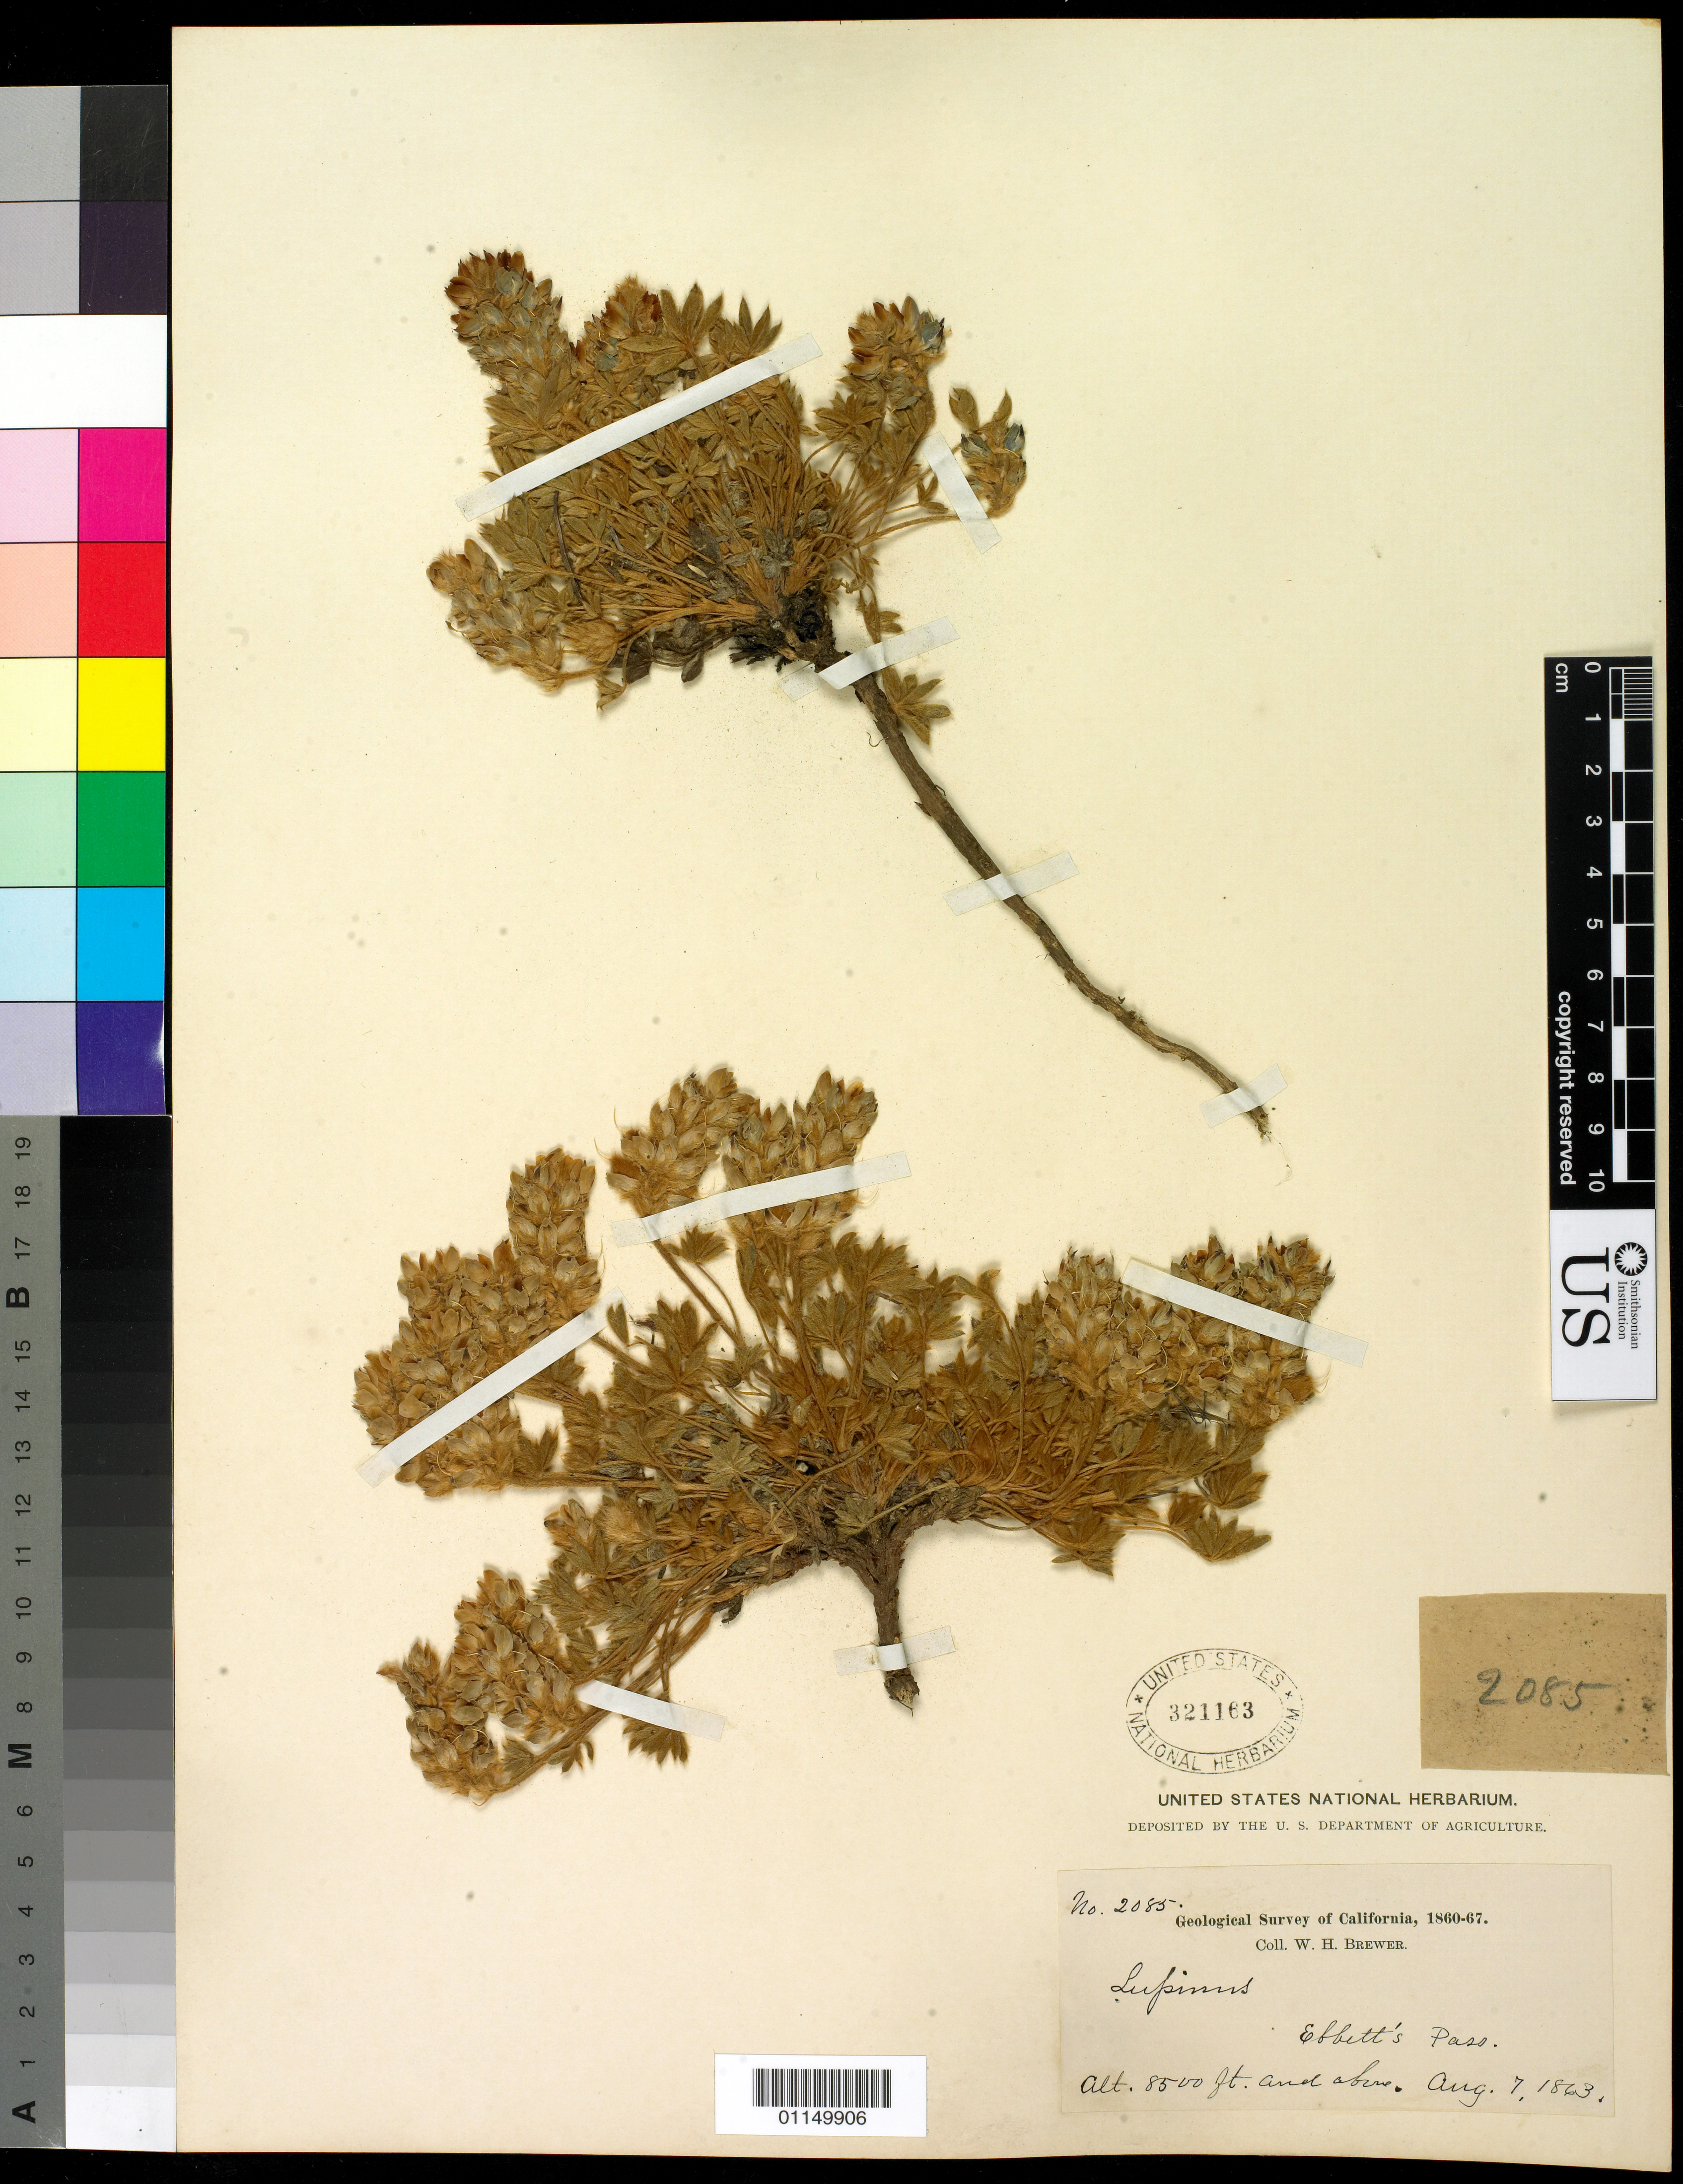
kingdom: Plantae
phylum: Tracheophyta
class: Magnoliopsida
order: Fabales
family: Fabaceae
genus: Lupinus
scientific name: Lupinus sellulus var. lobbii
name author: (A. Gray ex S. Watson) B.J. Cox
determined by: Strong, Mark T., (BOT), Smithsonian Institution - National Museum of Natural History (UNITED STATES)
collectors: W. H. Brewer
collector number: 2085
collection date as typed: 07 Aug 1863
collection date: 1863-08-07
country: United States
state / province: California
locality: Ebbett's Pass.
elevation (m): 2591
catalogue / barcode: US 321163